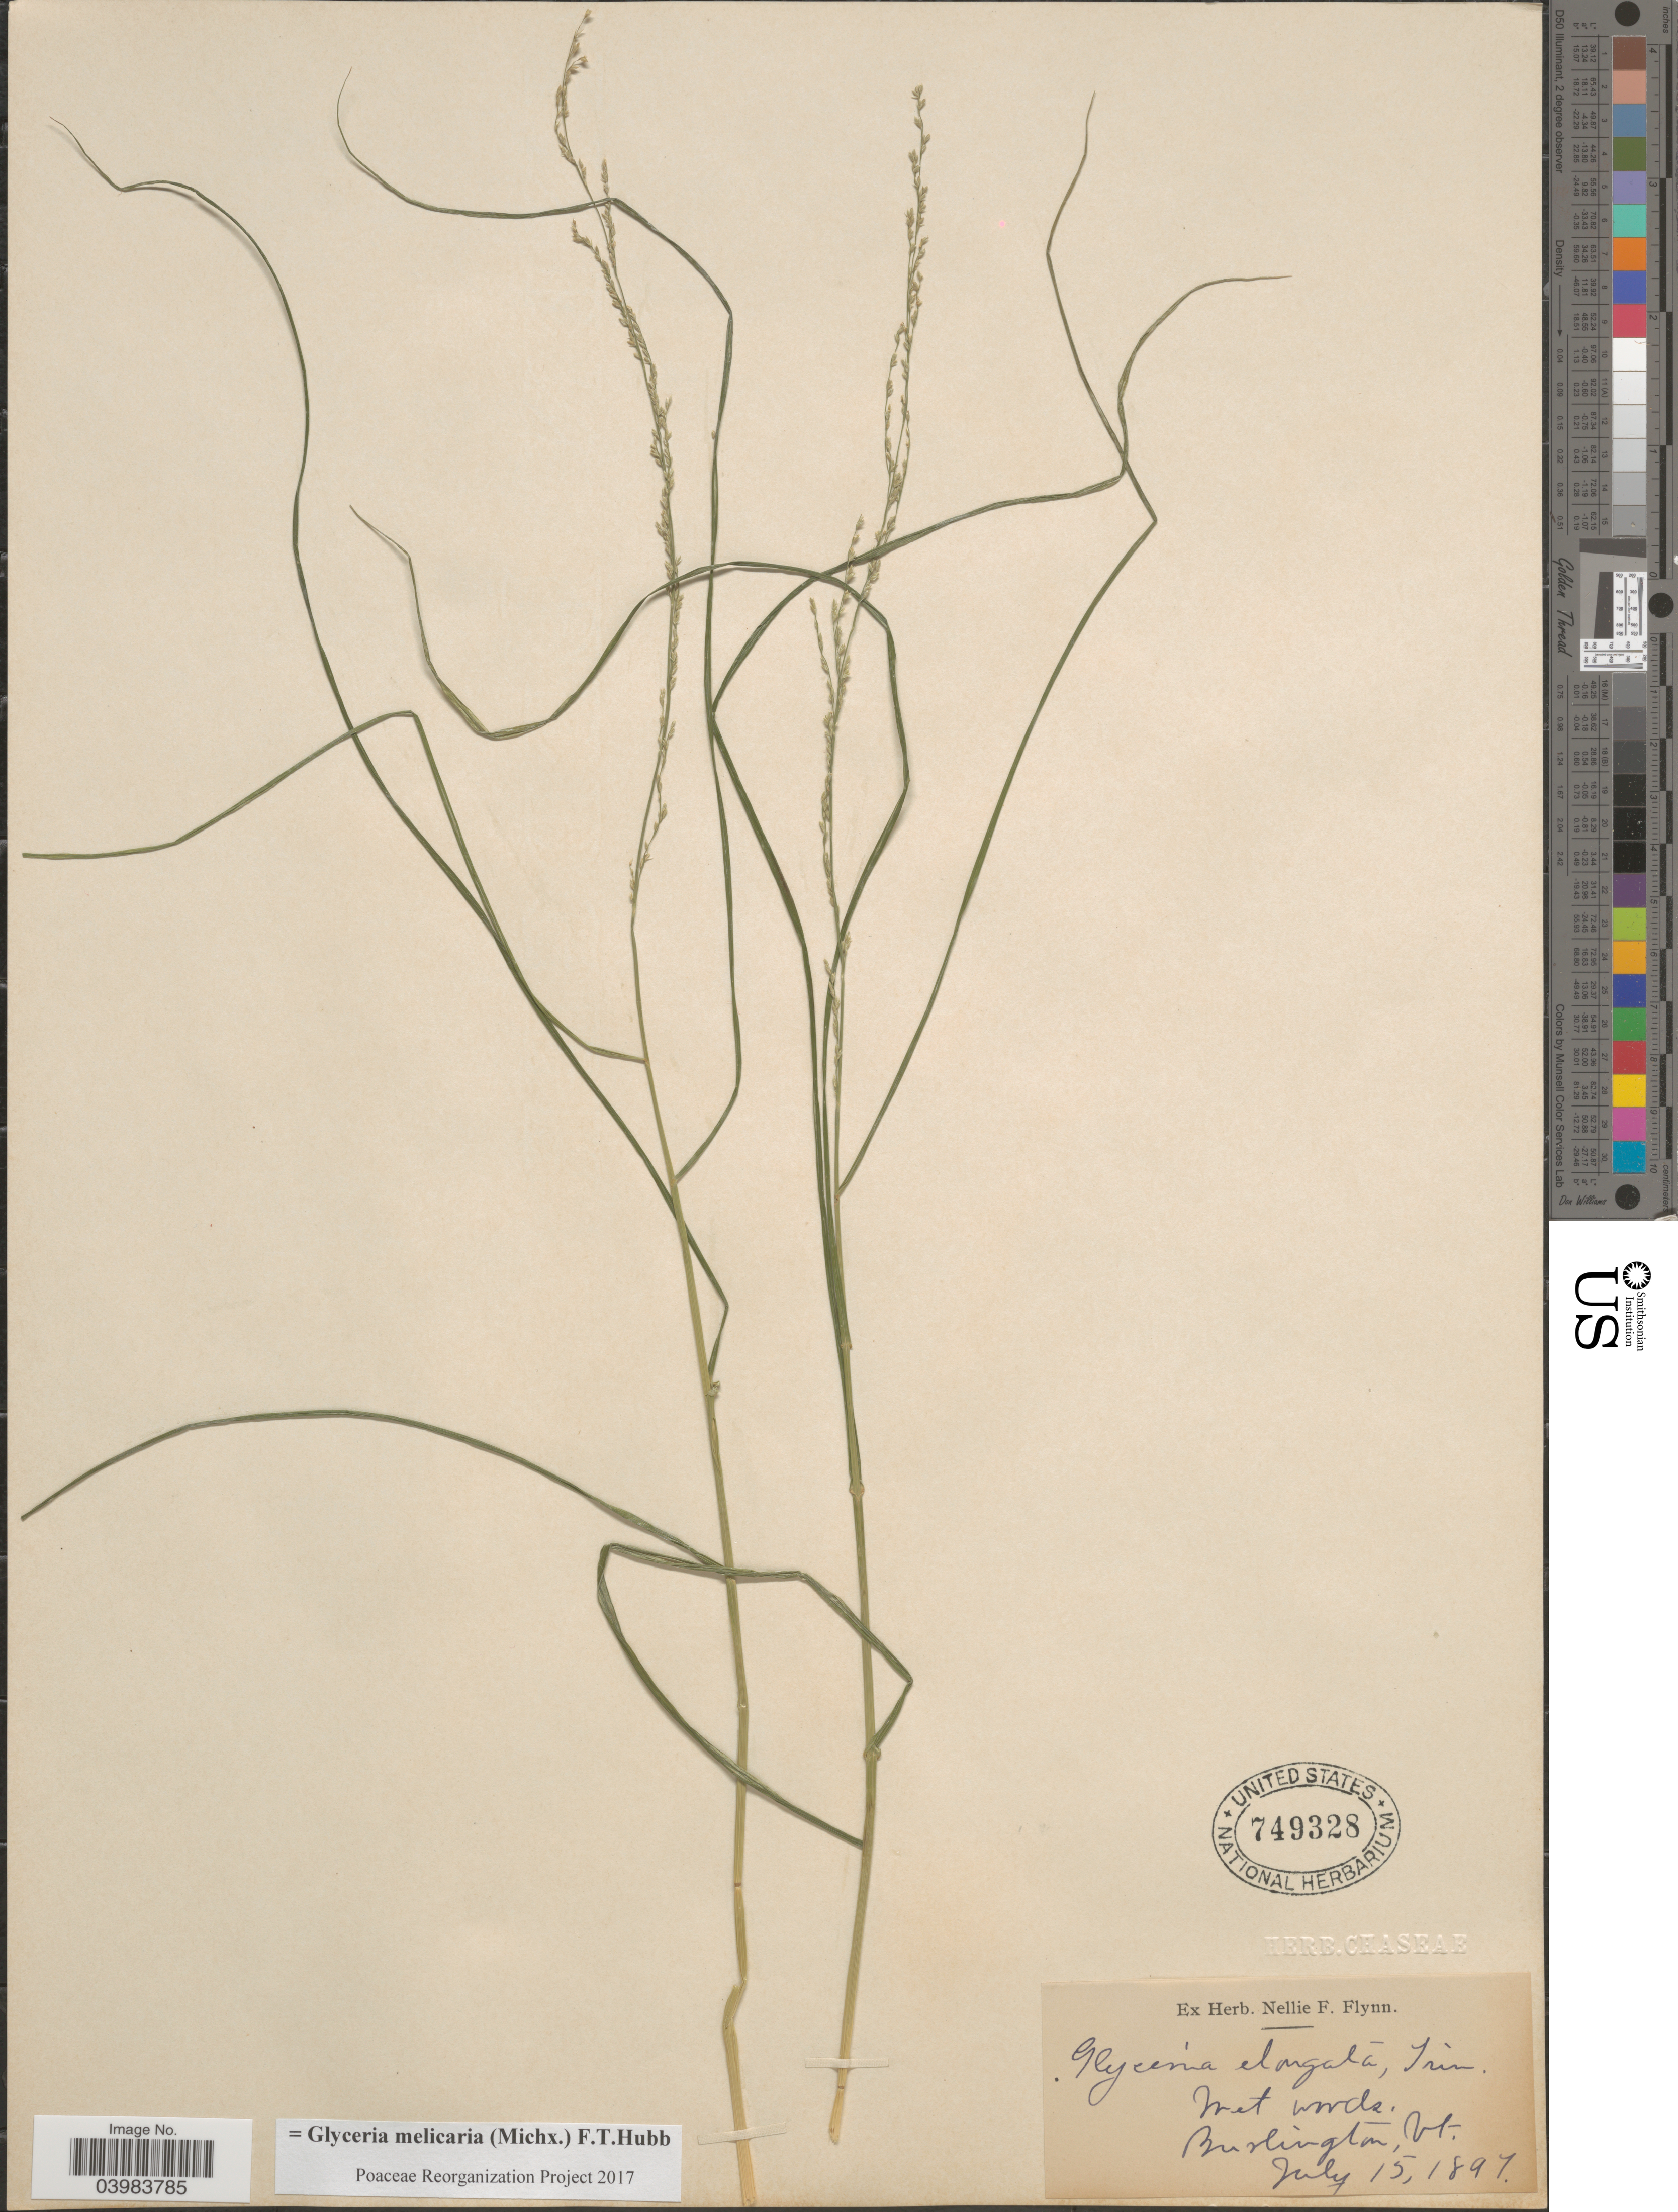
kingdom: Plantae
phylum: Tracheophyta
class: Liliopsida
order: Poales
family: Poaceae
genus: Glyceria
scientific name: Glyceria melicaria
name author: (Michx.) F.T. Hubb.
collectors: Ex Herb. Nellie F. Flynn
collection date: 1897-07-15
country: United States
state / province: Vermont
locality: Burlington.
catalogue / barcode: US 749328